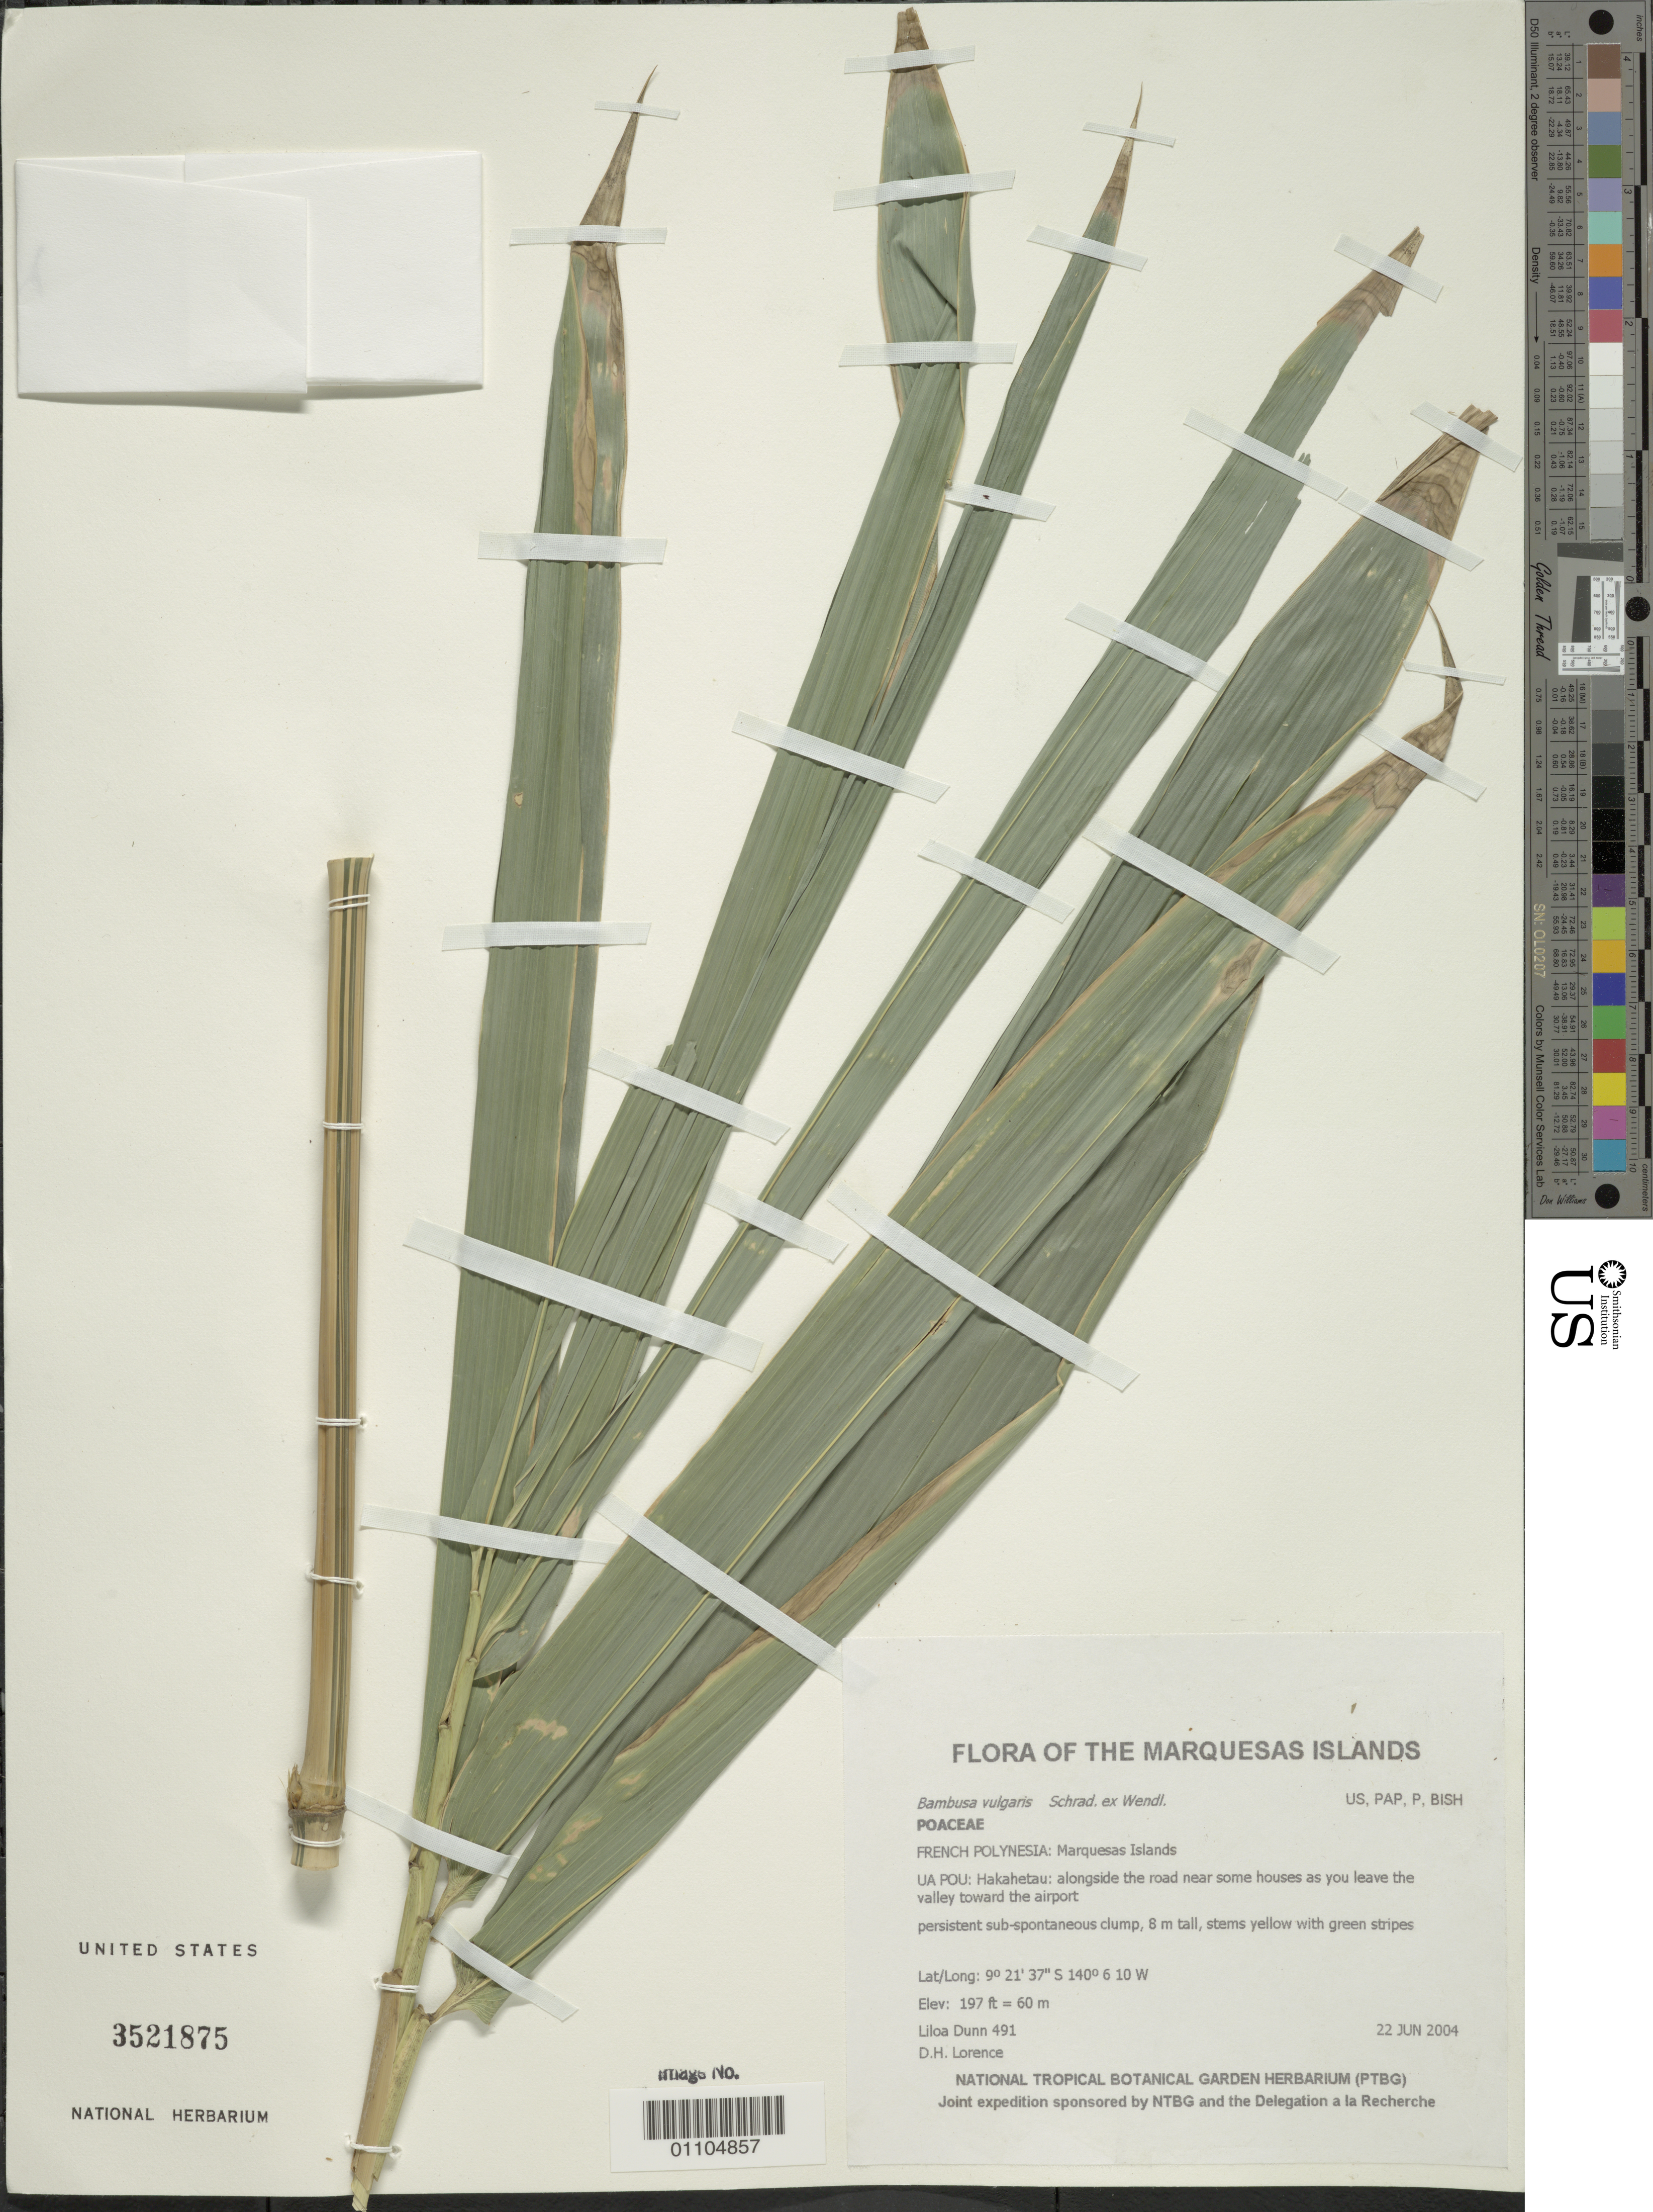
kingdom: Plantae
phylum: Tracheophyta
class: Liliopsida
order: Poales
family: Poaceae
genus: Bambusa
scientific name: Bambusa vulgaris var. vulgaris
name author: Schrad. ex J.C. Wendl.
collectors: L. Dunn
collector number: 491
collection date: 2004-06-22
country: French Polynesia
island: Ua Pou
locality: UA POU: Hakahetau: alongside the road near some houses as you leave the valley toward the airport.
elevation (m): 60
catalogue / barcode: US 3521875